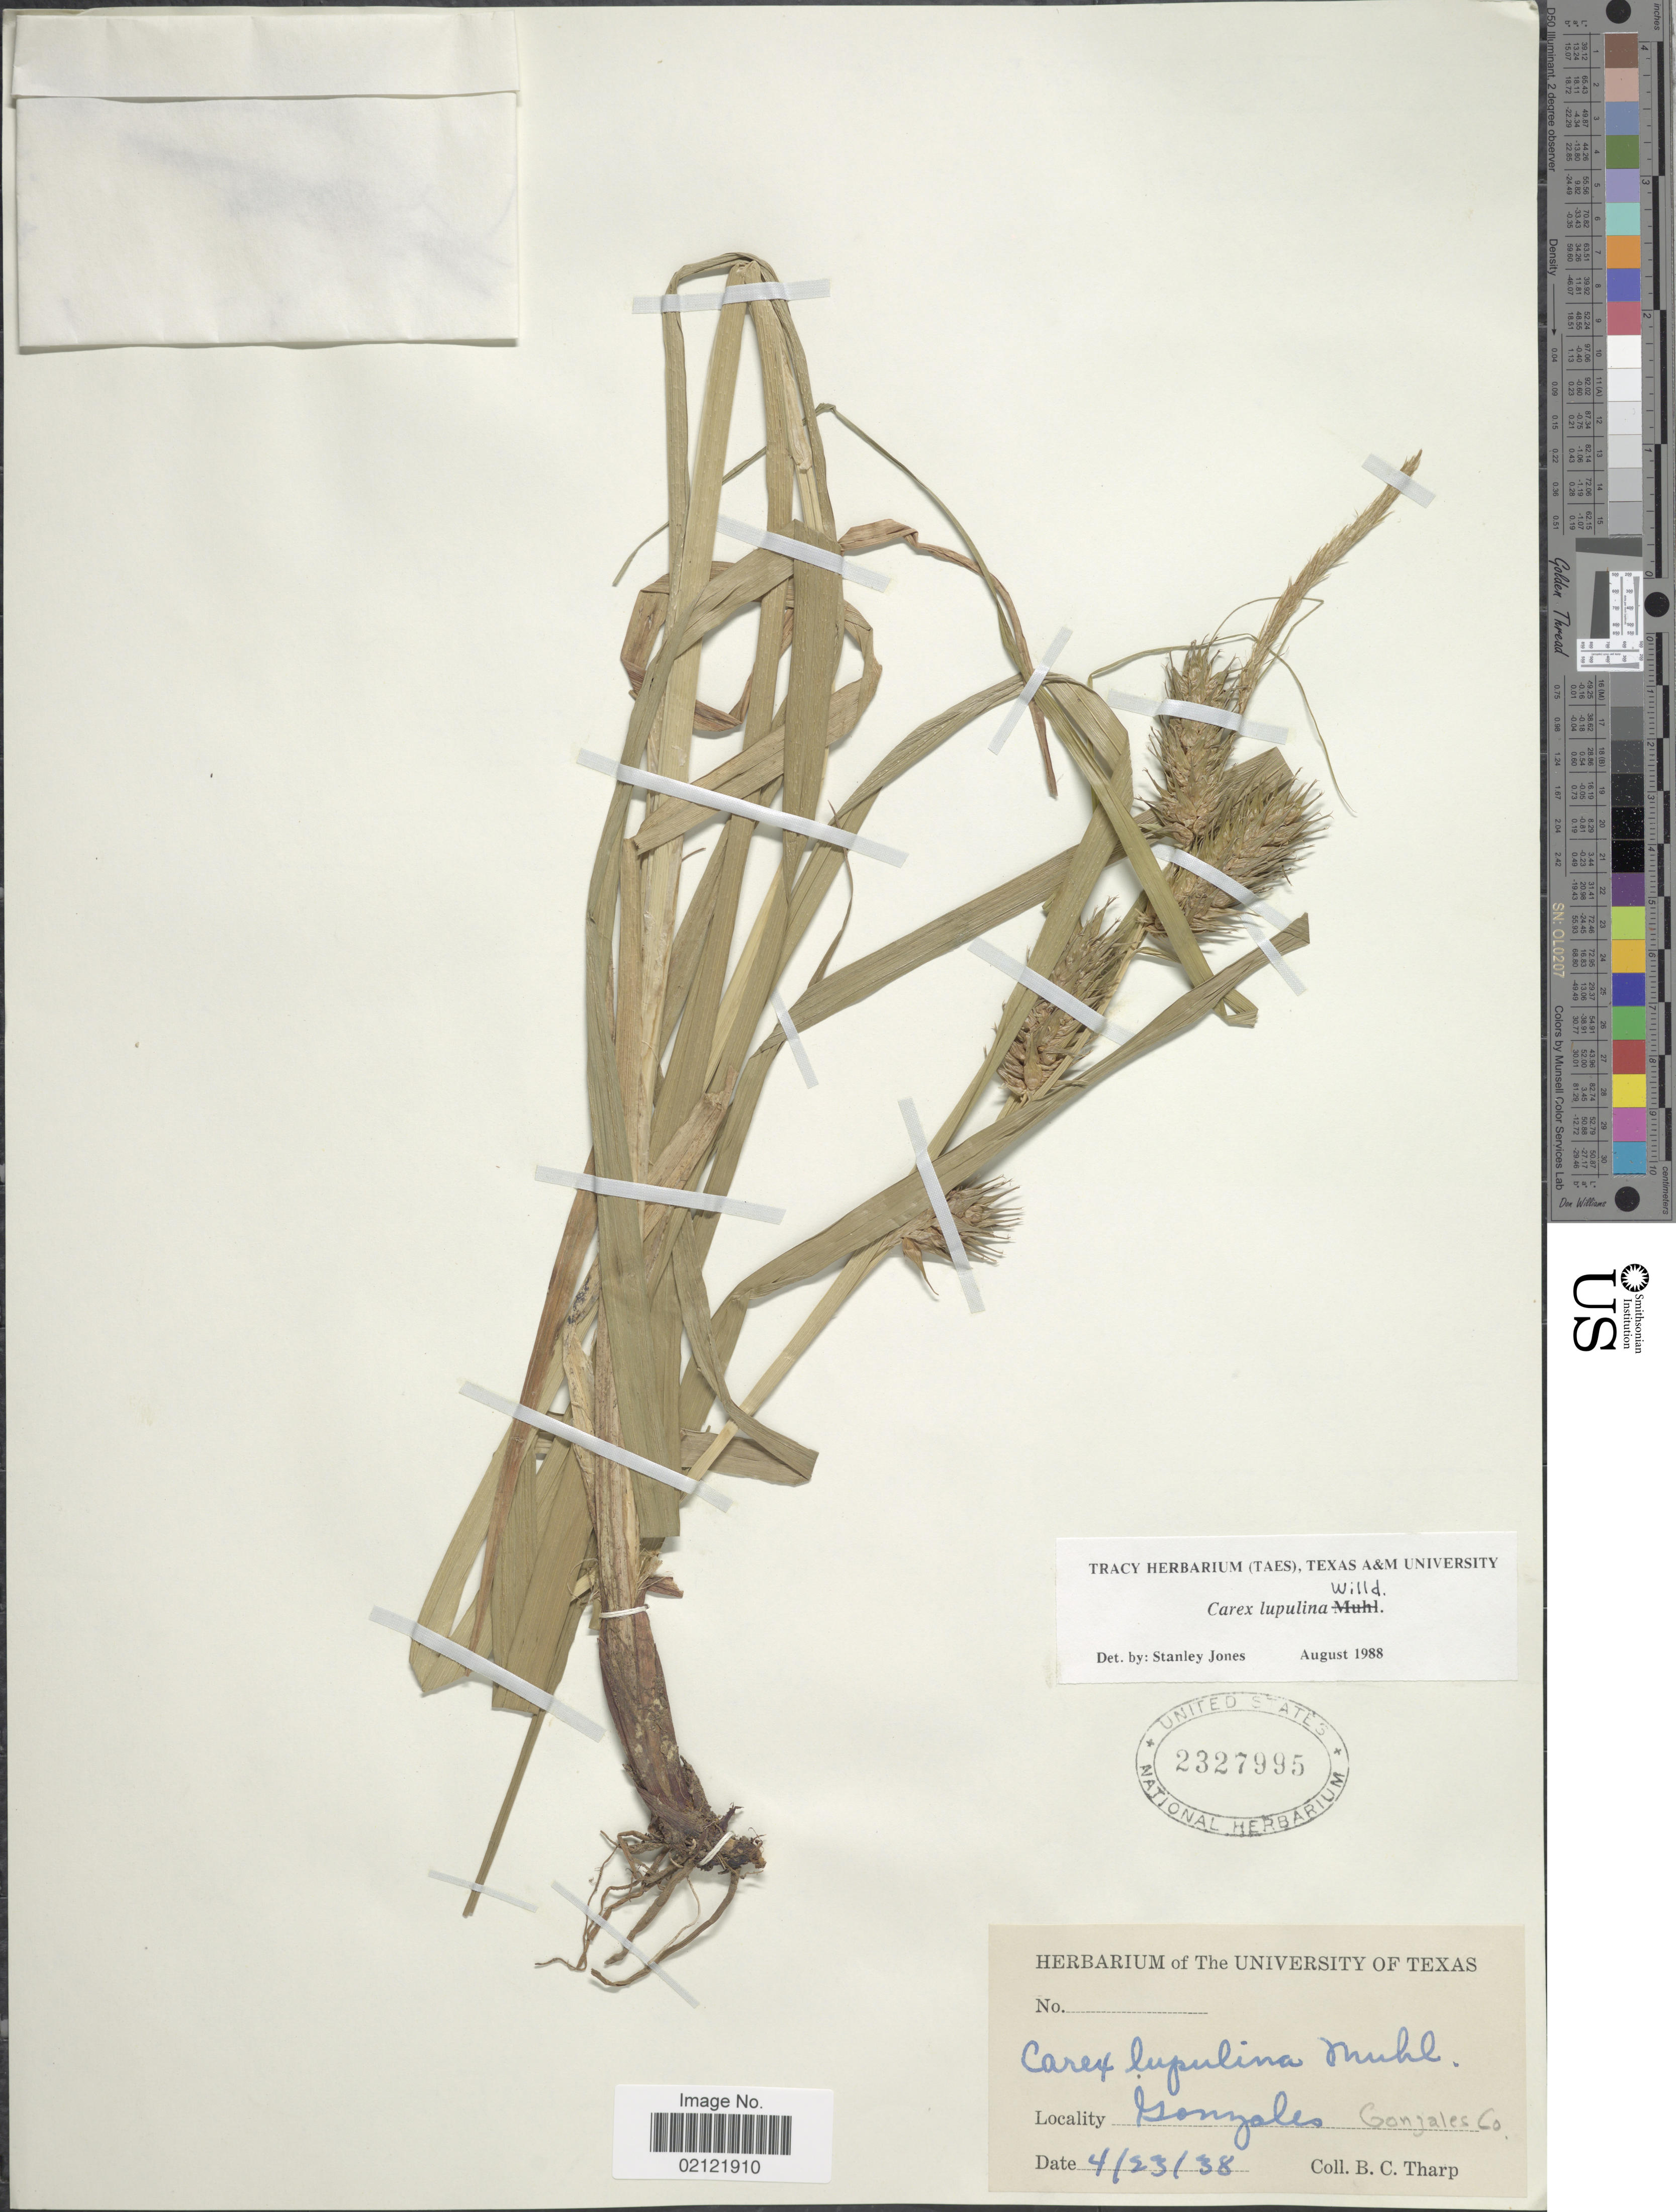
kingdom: Plantae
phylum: Tracheophyta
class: Liliopsida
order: Poales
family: Cyperaceae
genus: Carex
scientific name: Carex lupulina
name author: Muhl. ex Willd.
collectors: B. C. Tharp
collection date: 1938-04-23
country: United States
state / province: Texas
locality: Gonzales, Gonzales Co.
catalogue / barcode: US 2327995